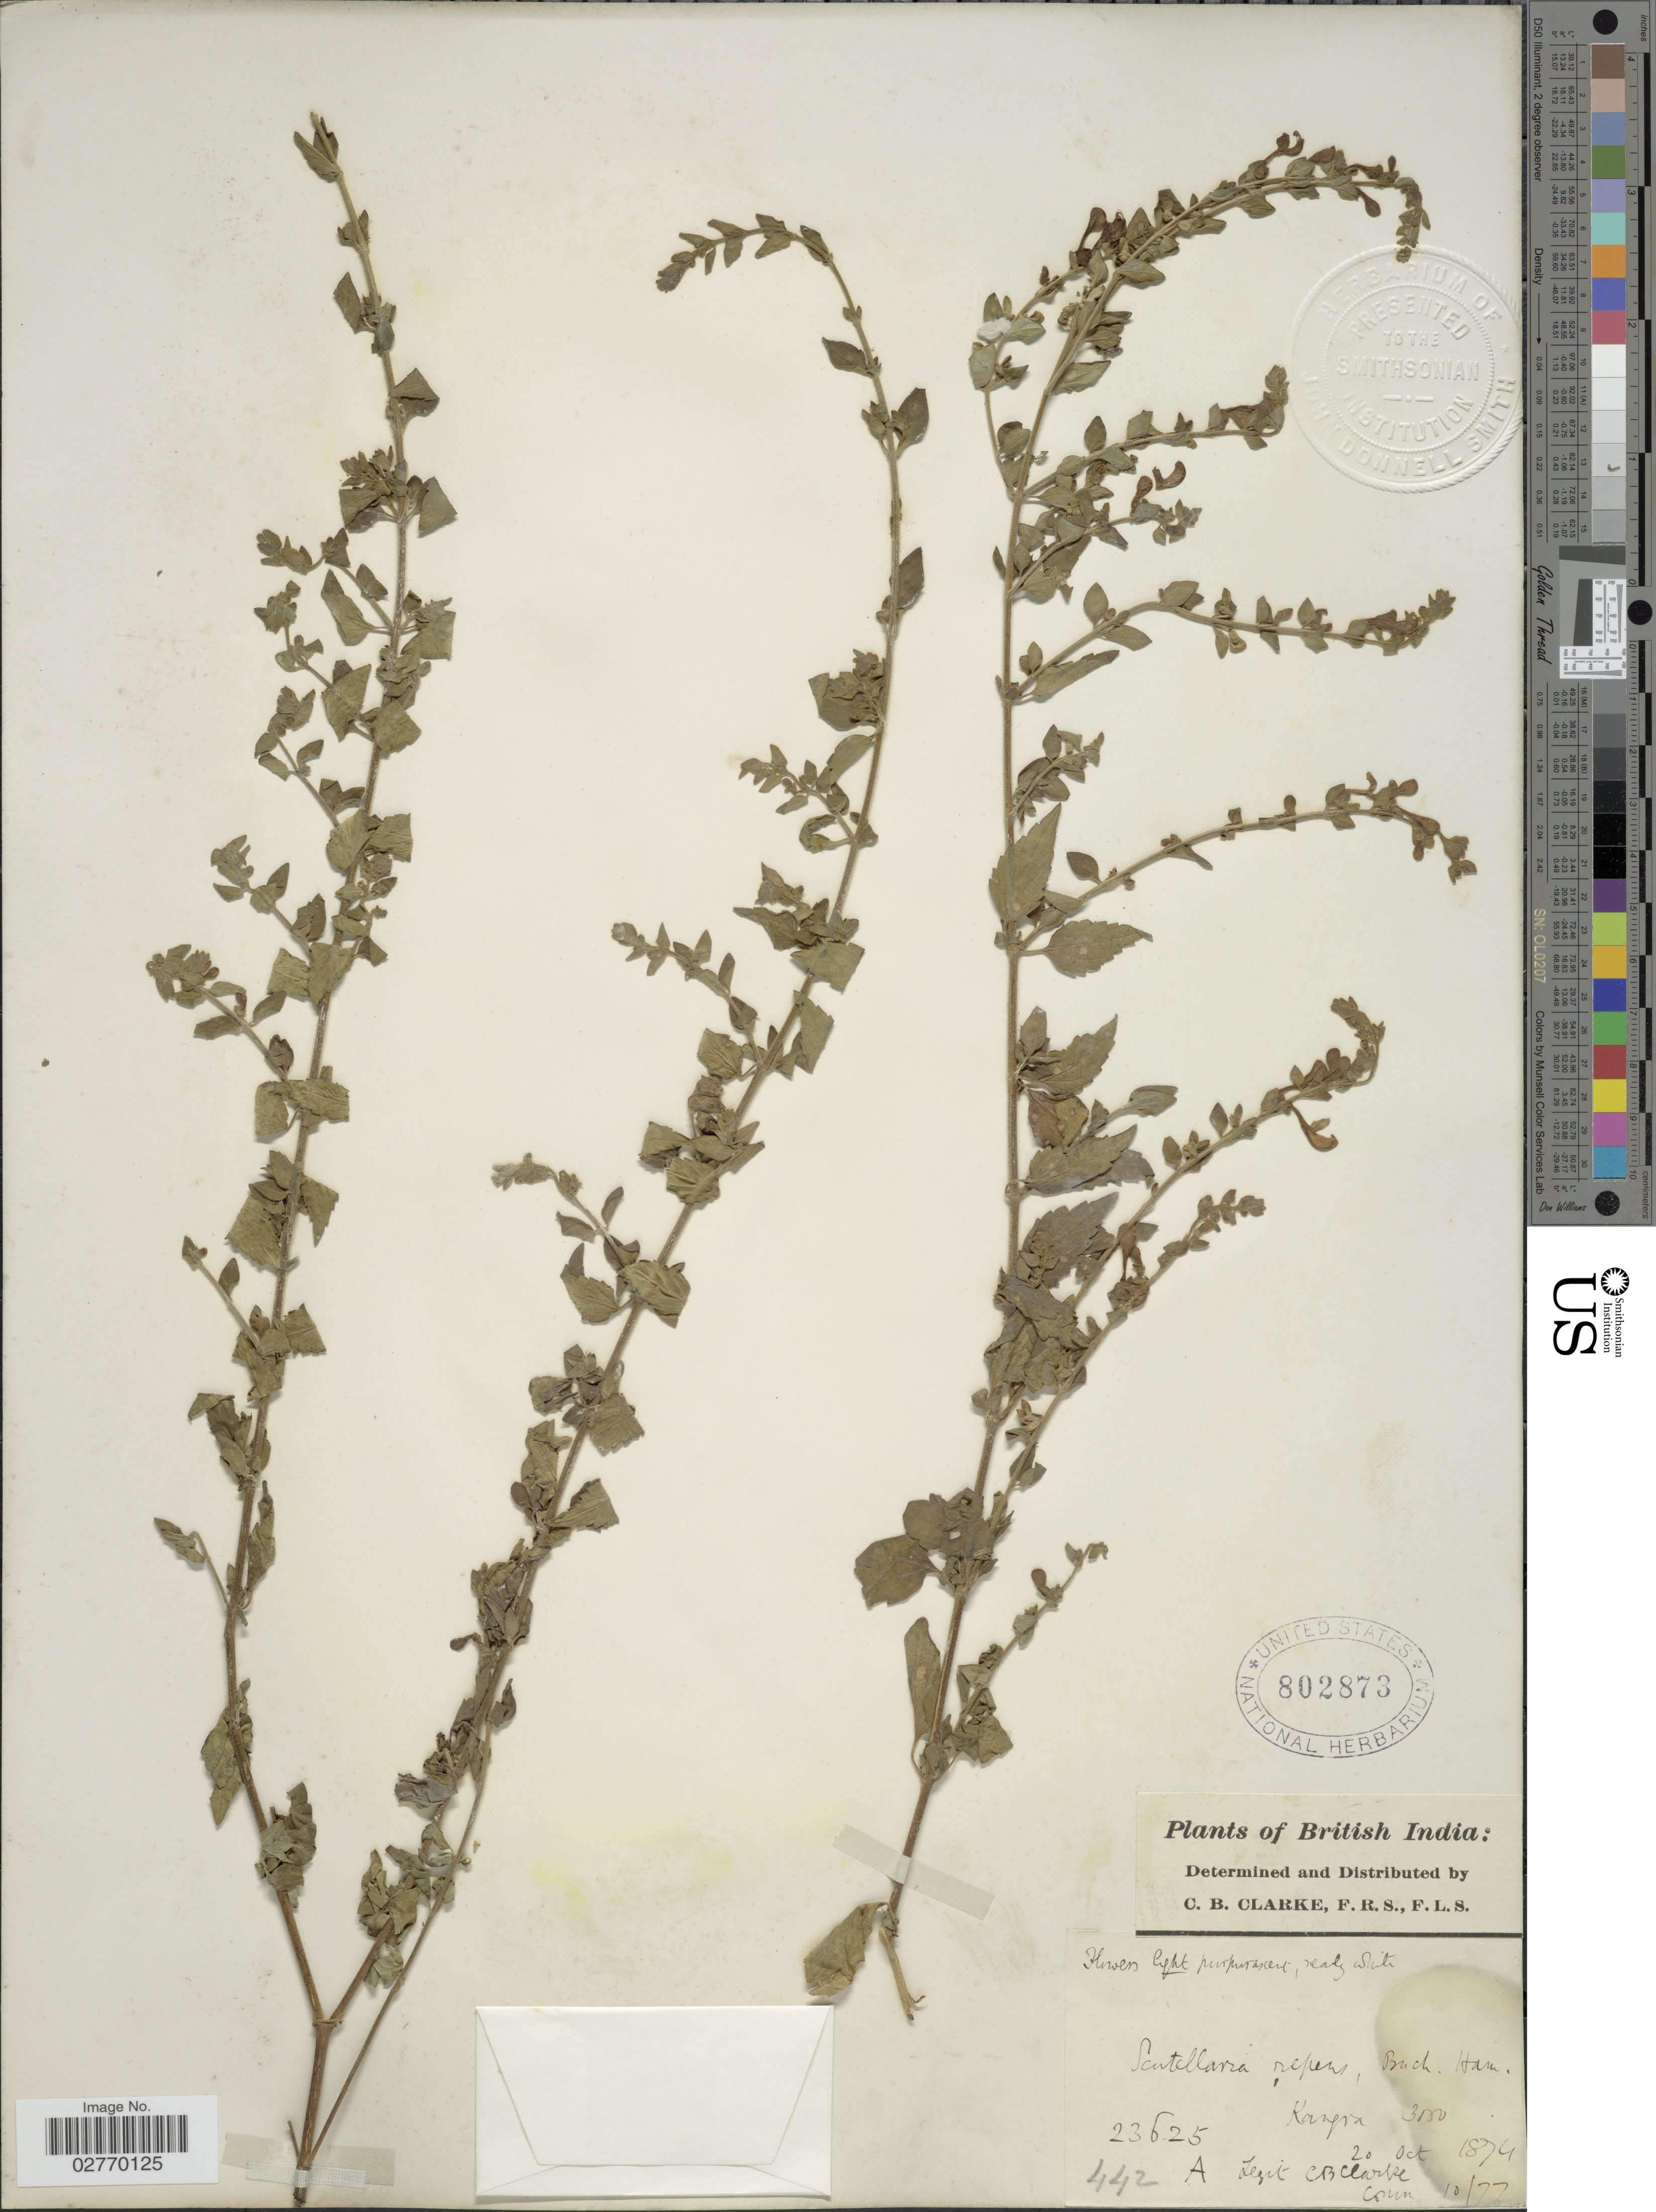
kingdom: Plantae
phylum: Tracheophyta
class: Magnoliopsida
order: Lamiales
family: Lamiaceae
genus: Scutellaria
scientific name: Scutellaria repens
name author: Buch.-Ham. ex D. Don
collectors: C. B. Clarke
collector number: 23625A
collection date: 1874-10-20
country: India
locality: British India. Kangra.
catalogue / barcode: US 802873